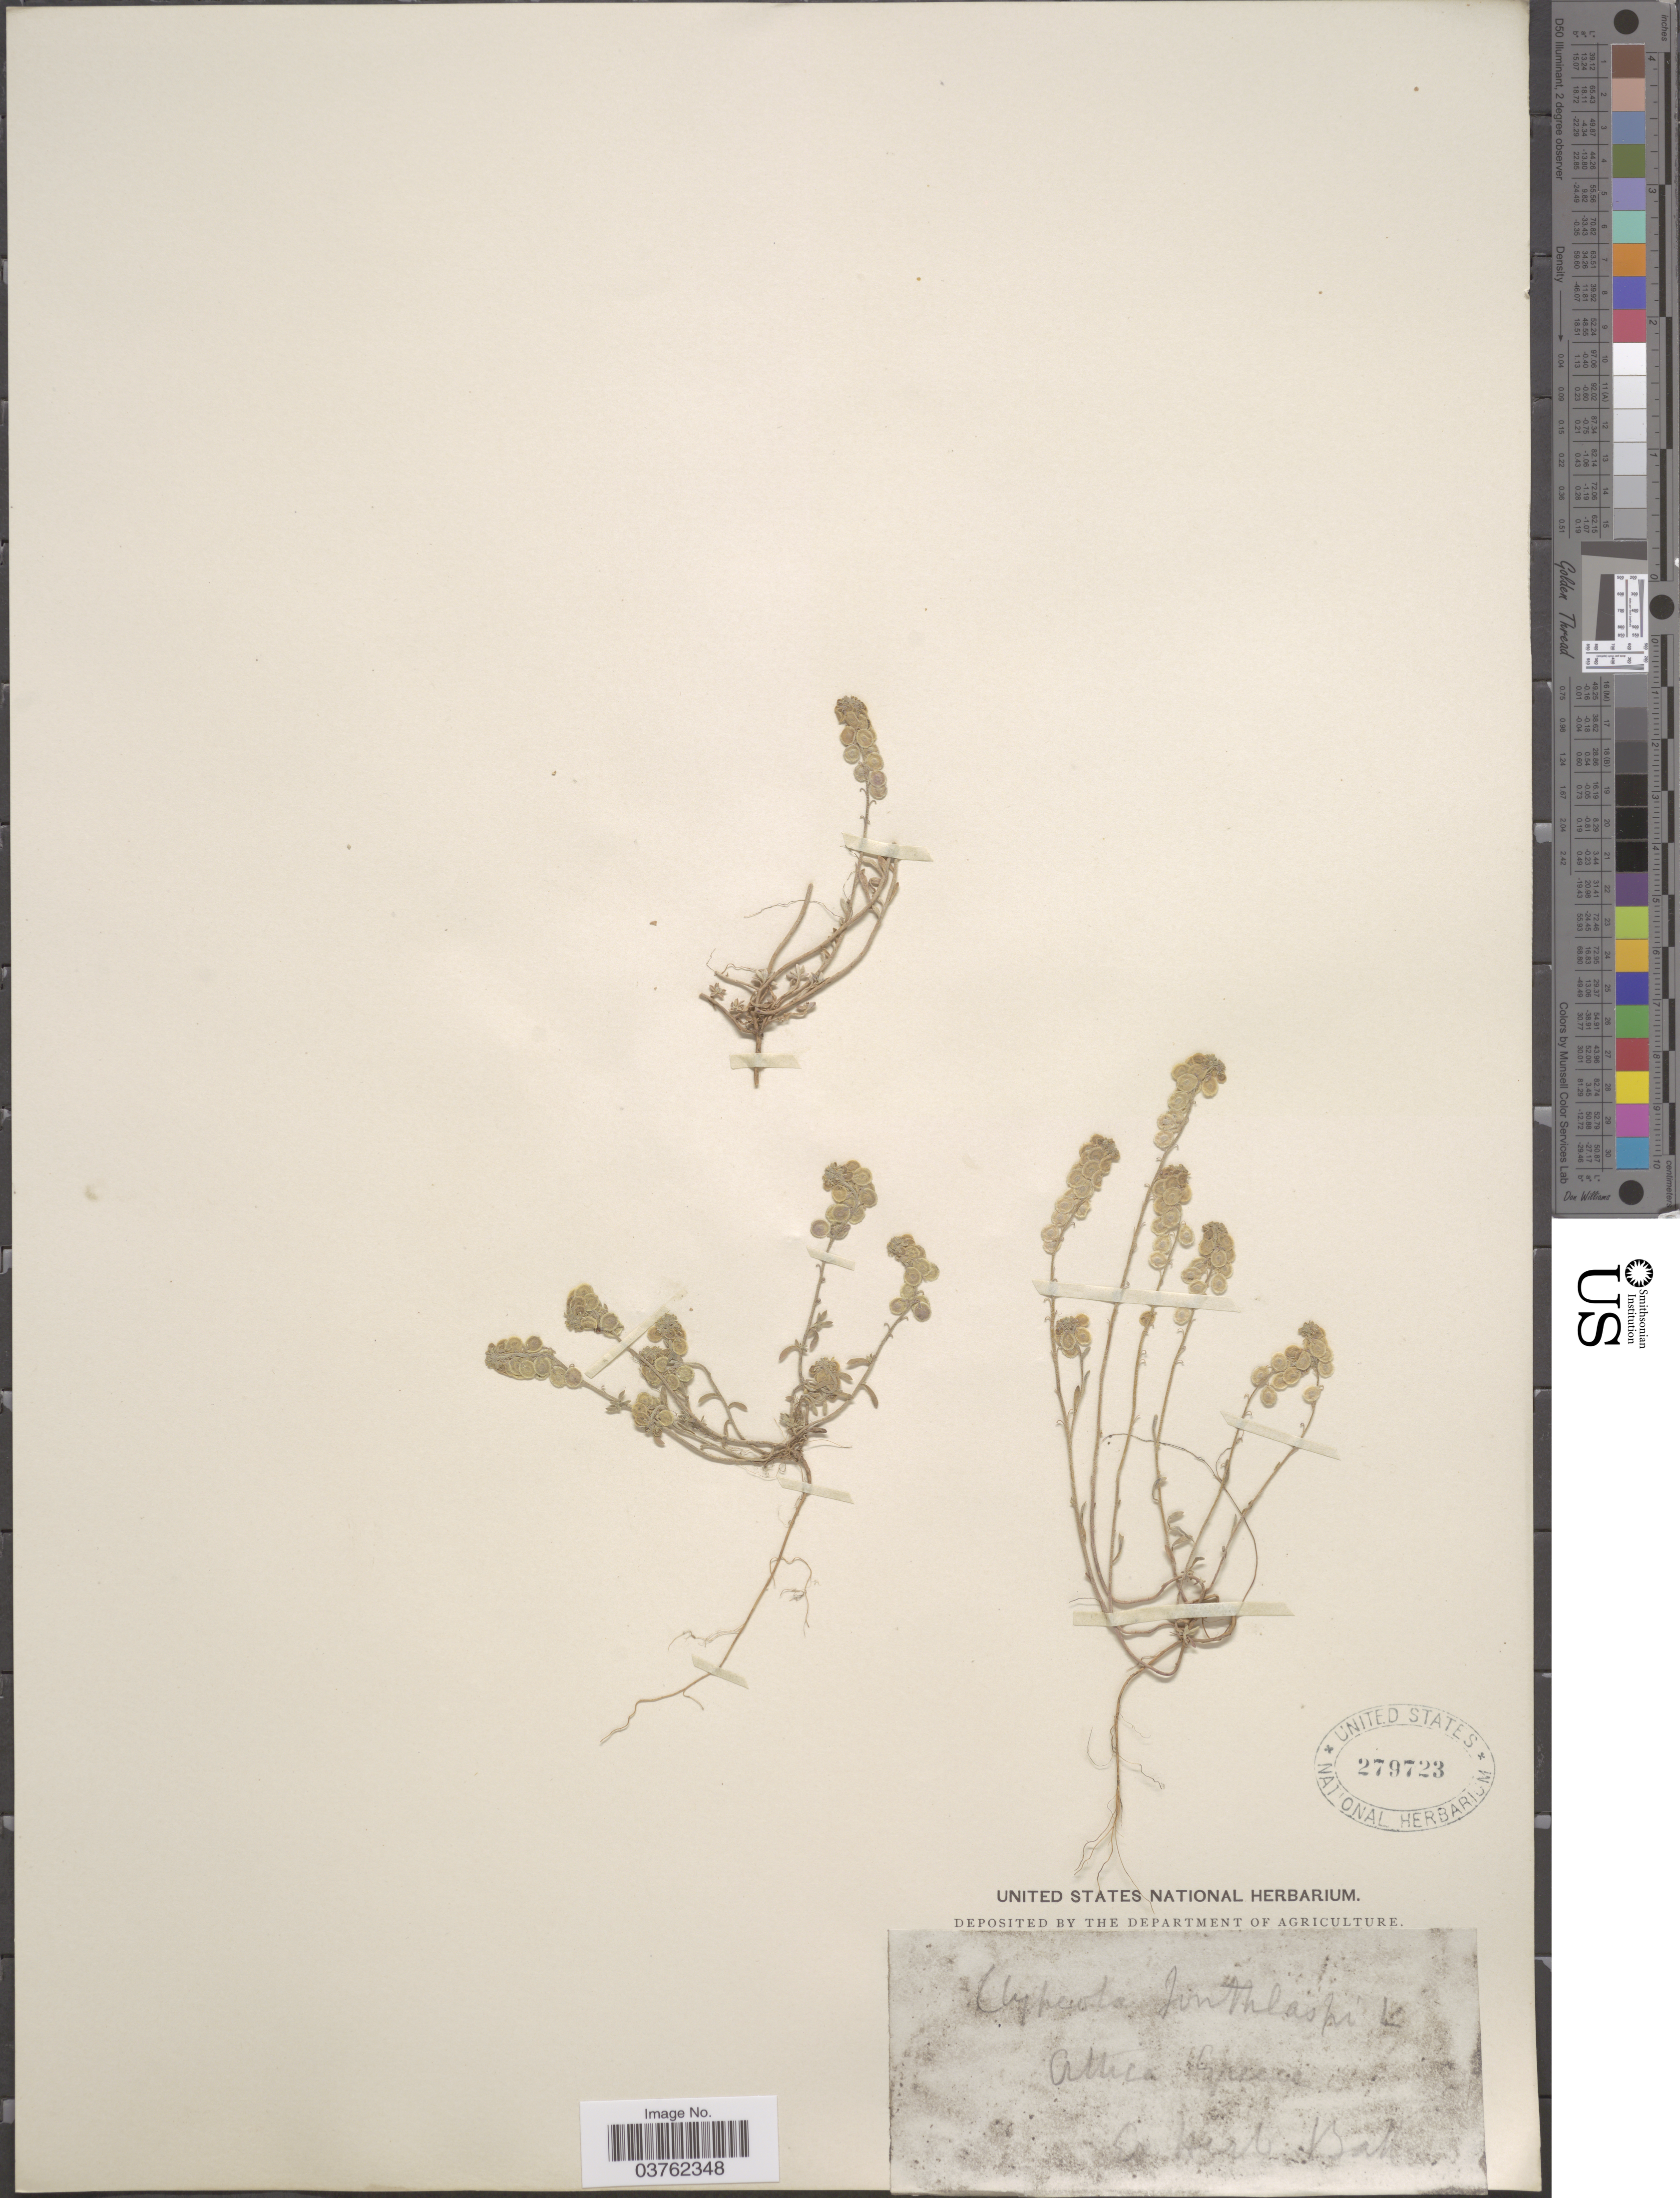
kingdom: Plantae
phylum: Tracheophyta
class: Magnoliopsida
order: Brassicales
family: Brassicaceae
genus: Clypeola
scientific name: Clypeola jonthlaspi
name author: L.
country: Greece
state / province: Attica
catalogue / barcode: US 279723